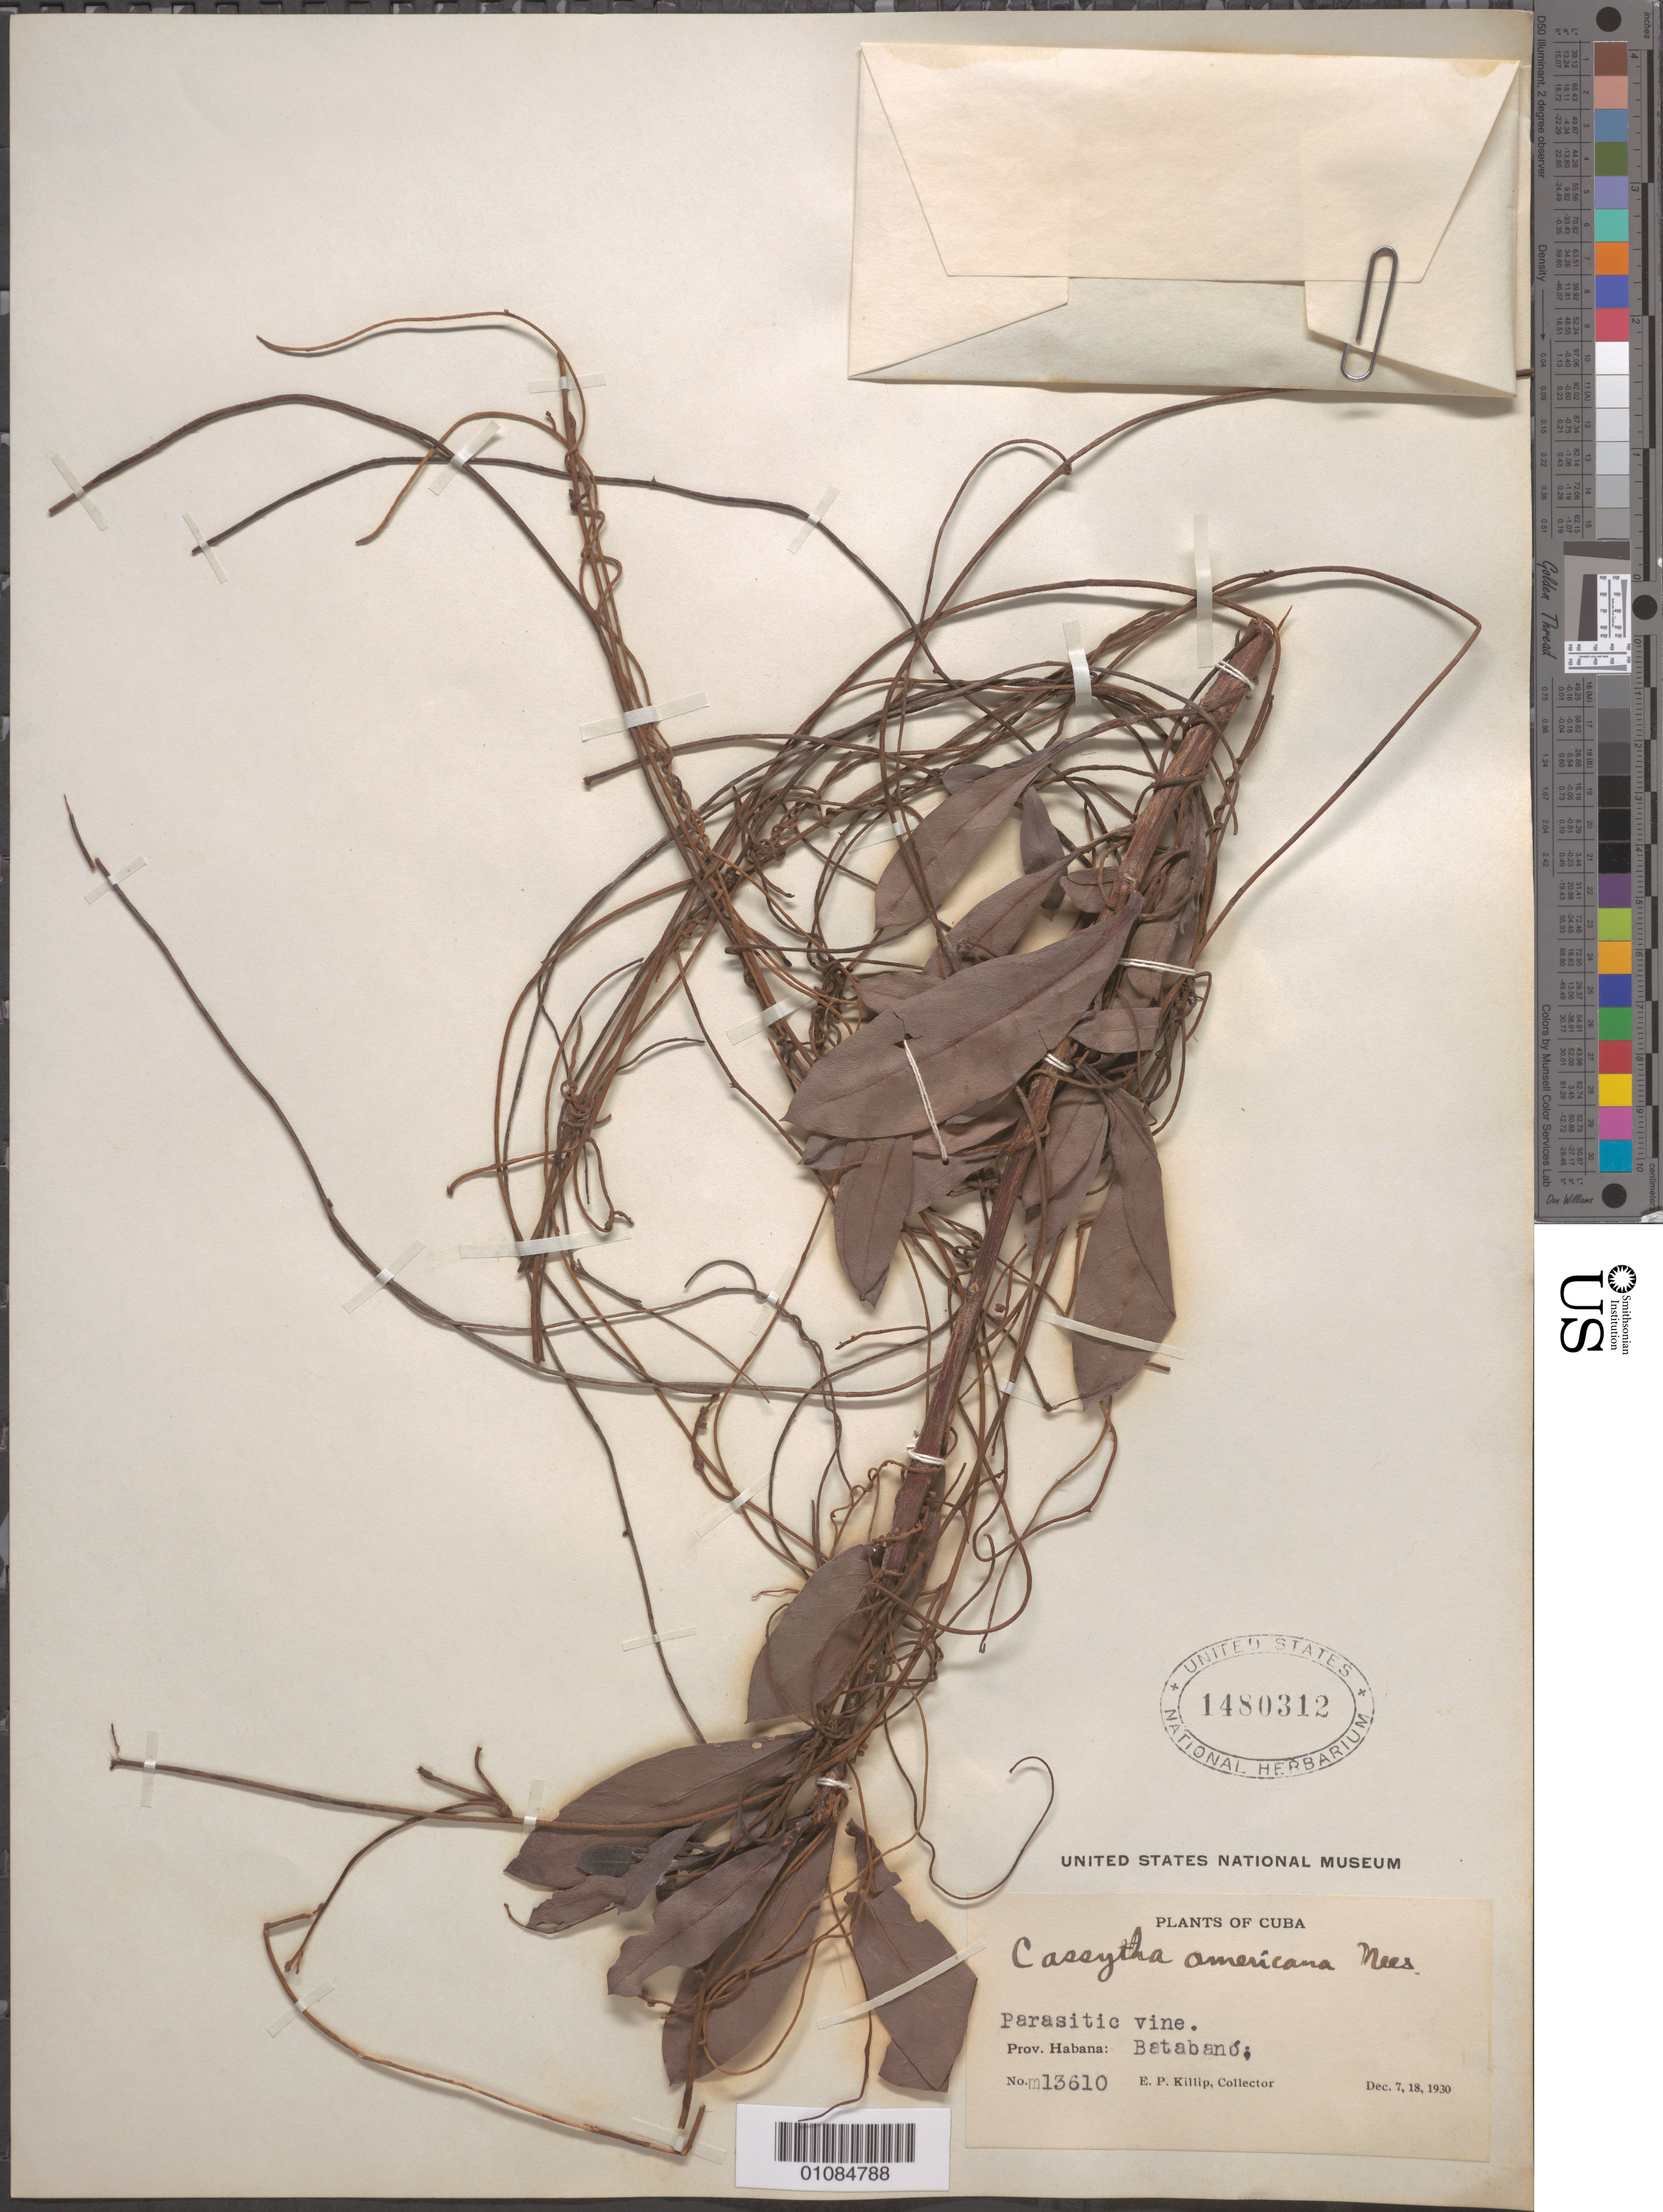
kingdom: Plantae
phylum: Tracheophyta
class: Magnoliopsida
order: Laurales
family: Lauraceae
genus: Cassytha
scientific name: Cassytha filiformis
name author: L.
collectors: E. P. Killip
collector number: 13610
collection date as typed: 07 Dec 1930 or 18 Dec 1930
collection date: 1930-12-07 or 1930-12-18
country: Cuba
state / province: La Habana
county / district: Batabanó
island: Cuba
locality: Prov Habana: Batabano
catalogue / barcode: US 1480312